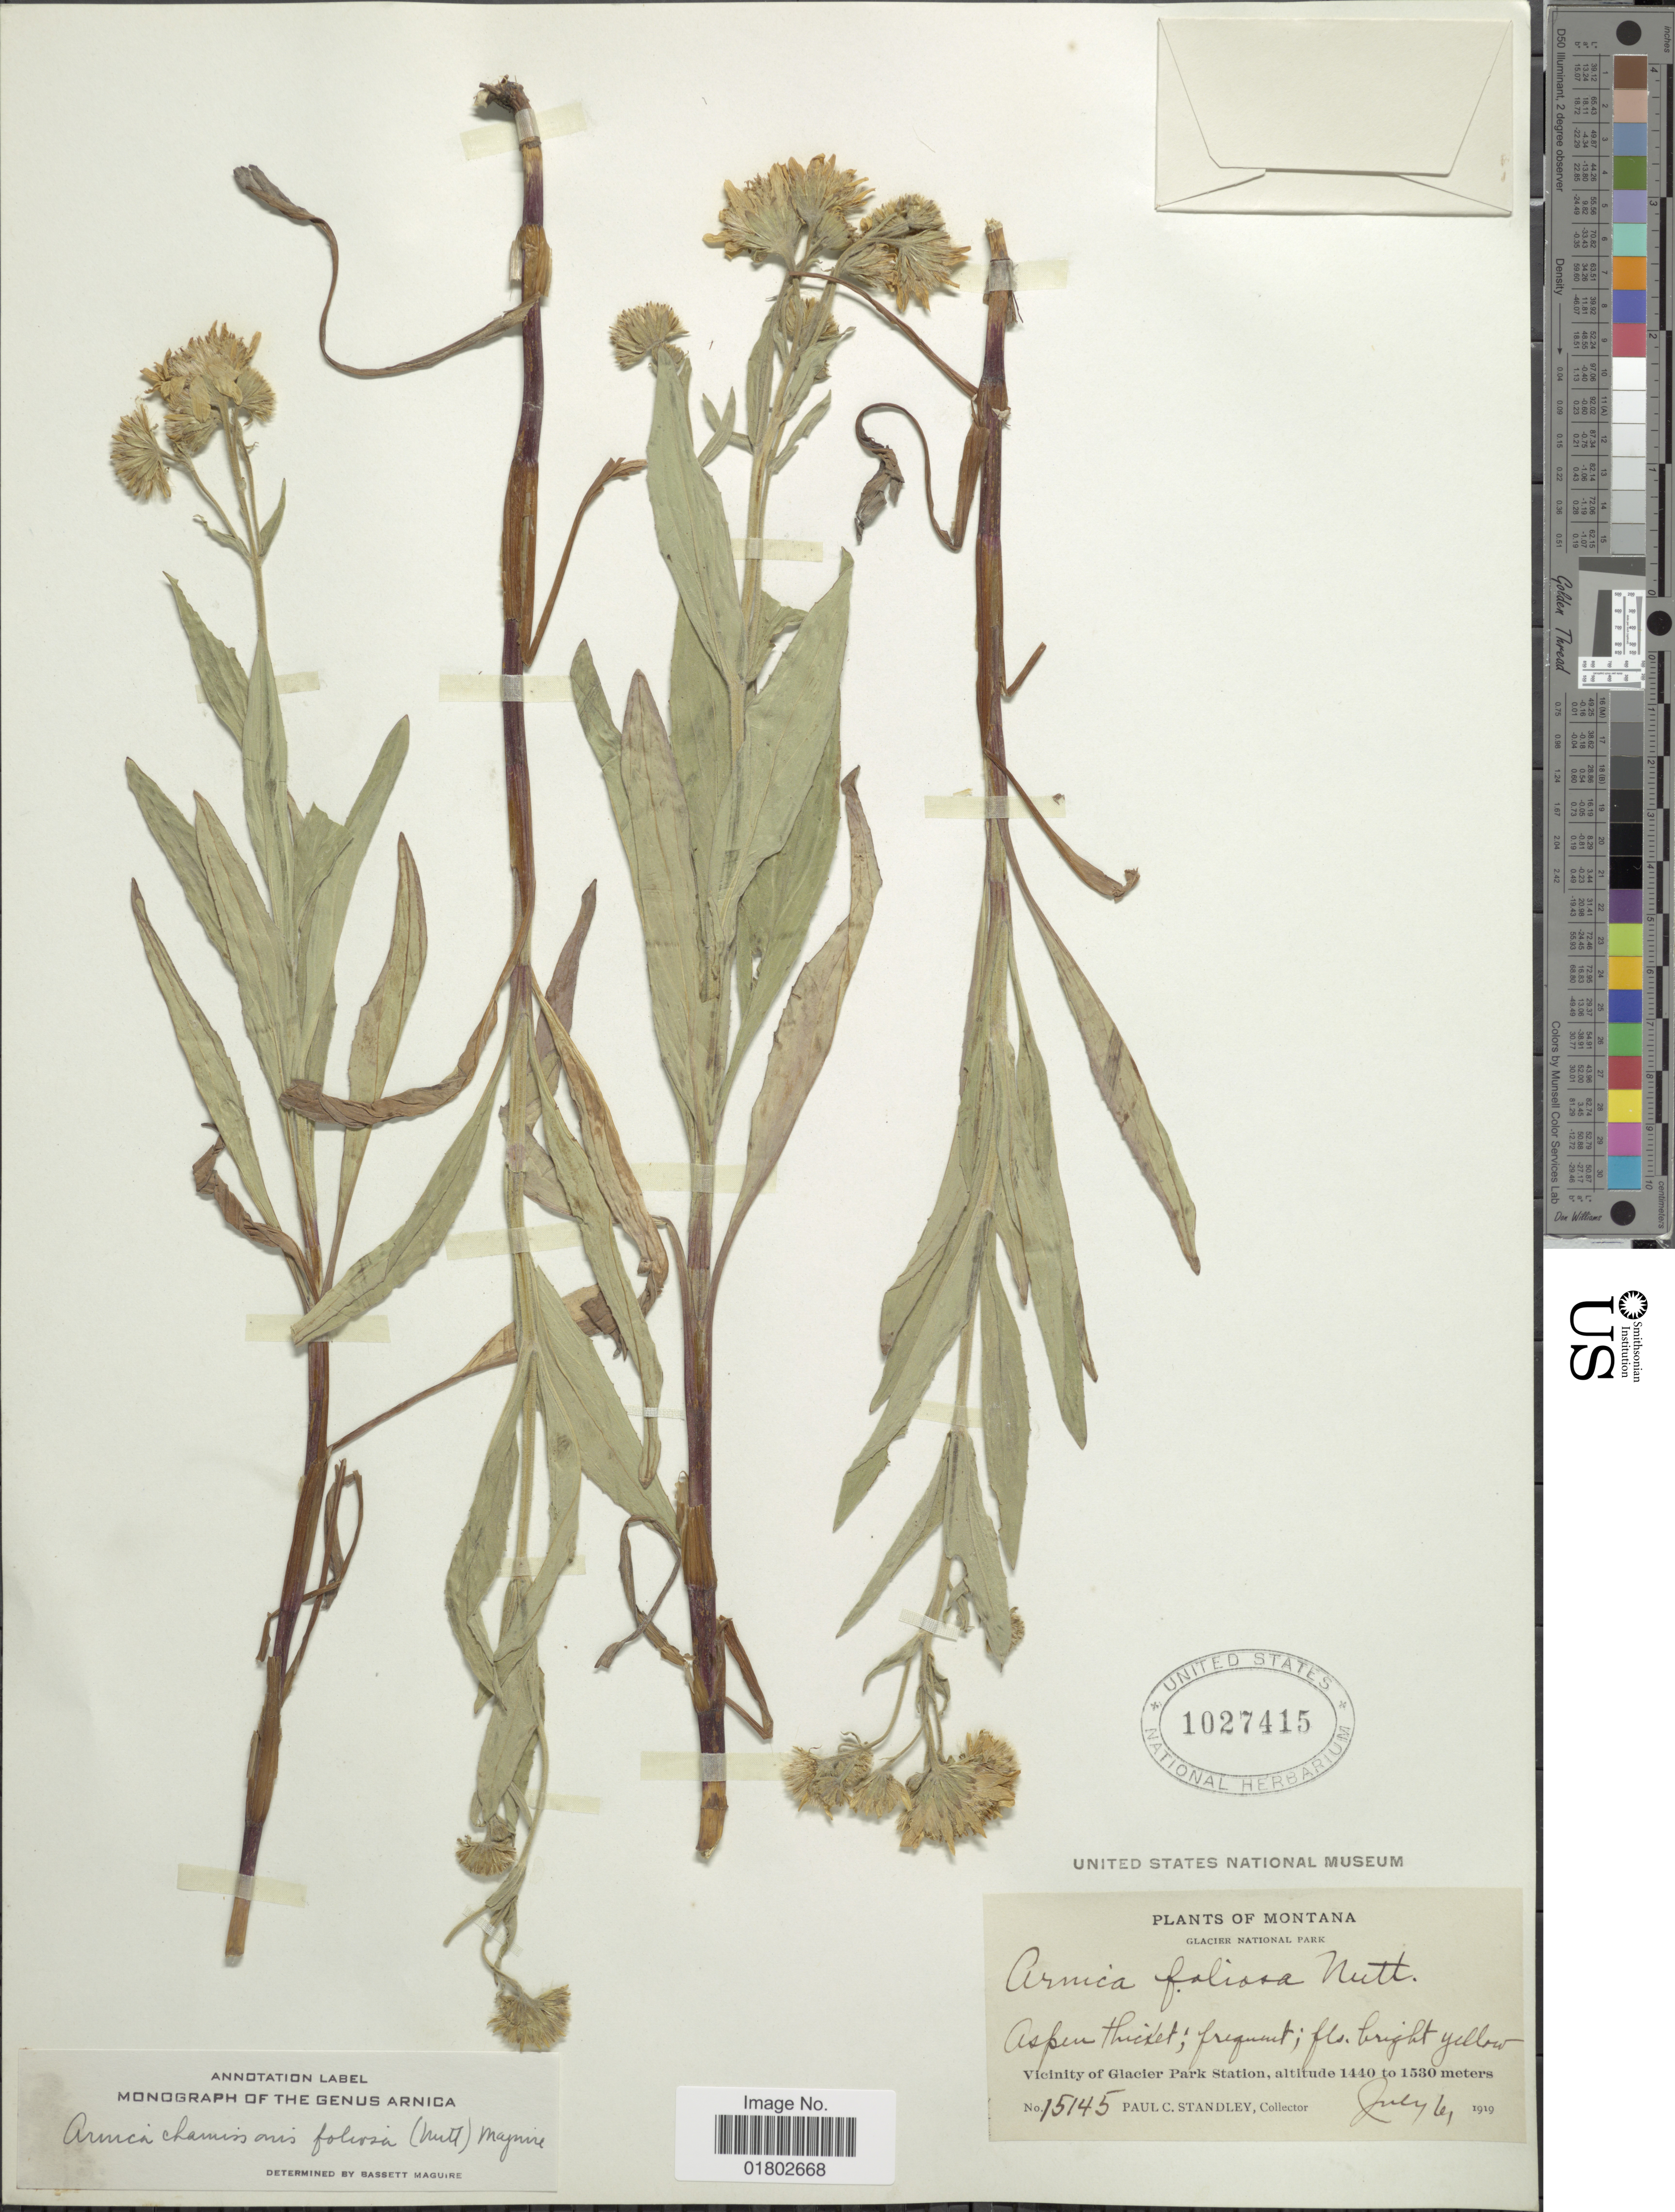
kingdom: Plantae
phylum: Tracheophyta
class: Magnoliopsida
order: Asterales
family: Asteraceae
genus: Arnica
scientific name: Arnica chamissonis subsp. foliosa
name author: (Nutt.) Maguire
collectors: P. C. Standley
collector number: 15145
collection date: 1919-07-06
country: United States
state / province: Montana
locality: Vicinity of Glacier Park Station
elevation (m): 1440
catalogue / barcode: US 1027415